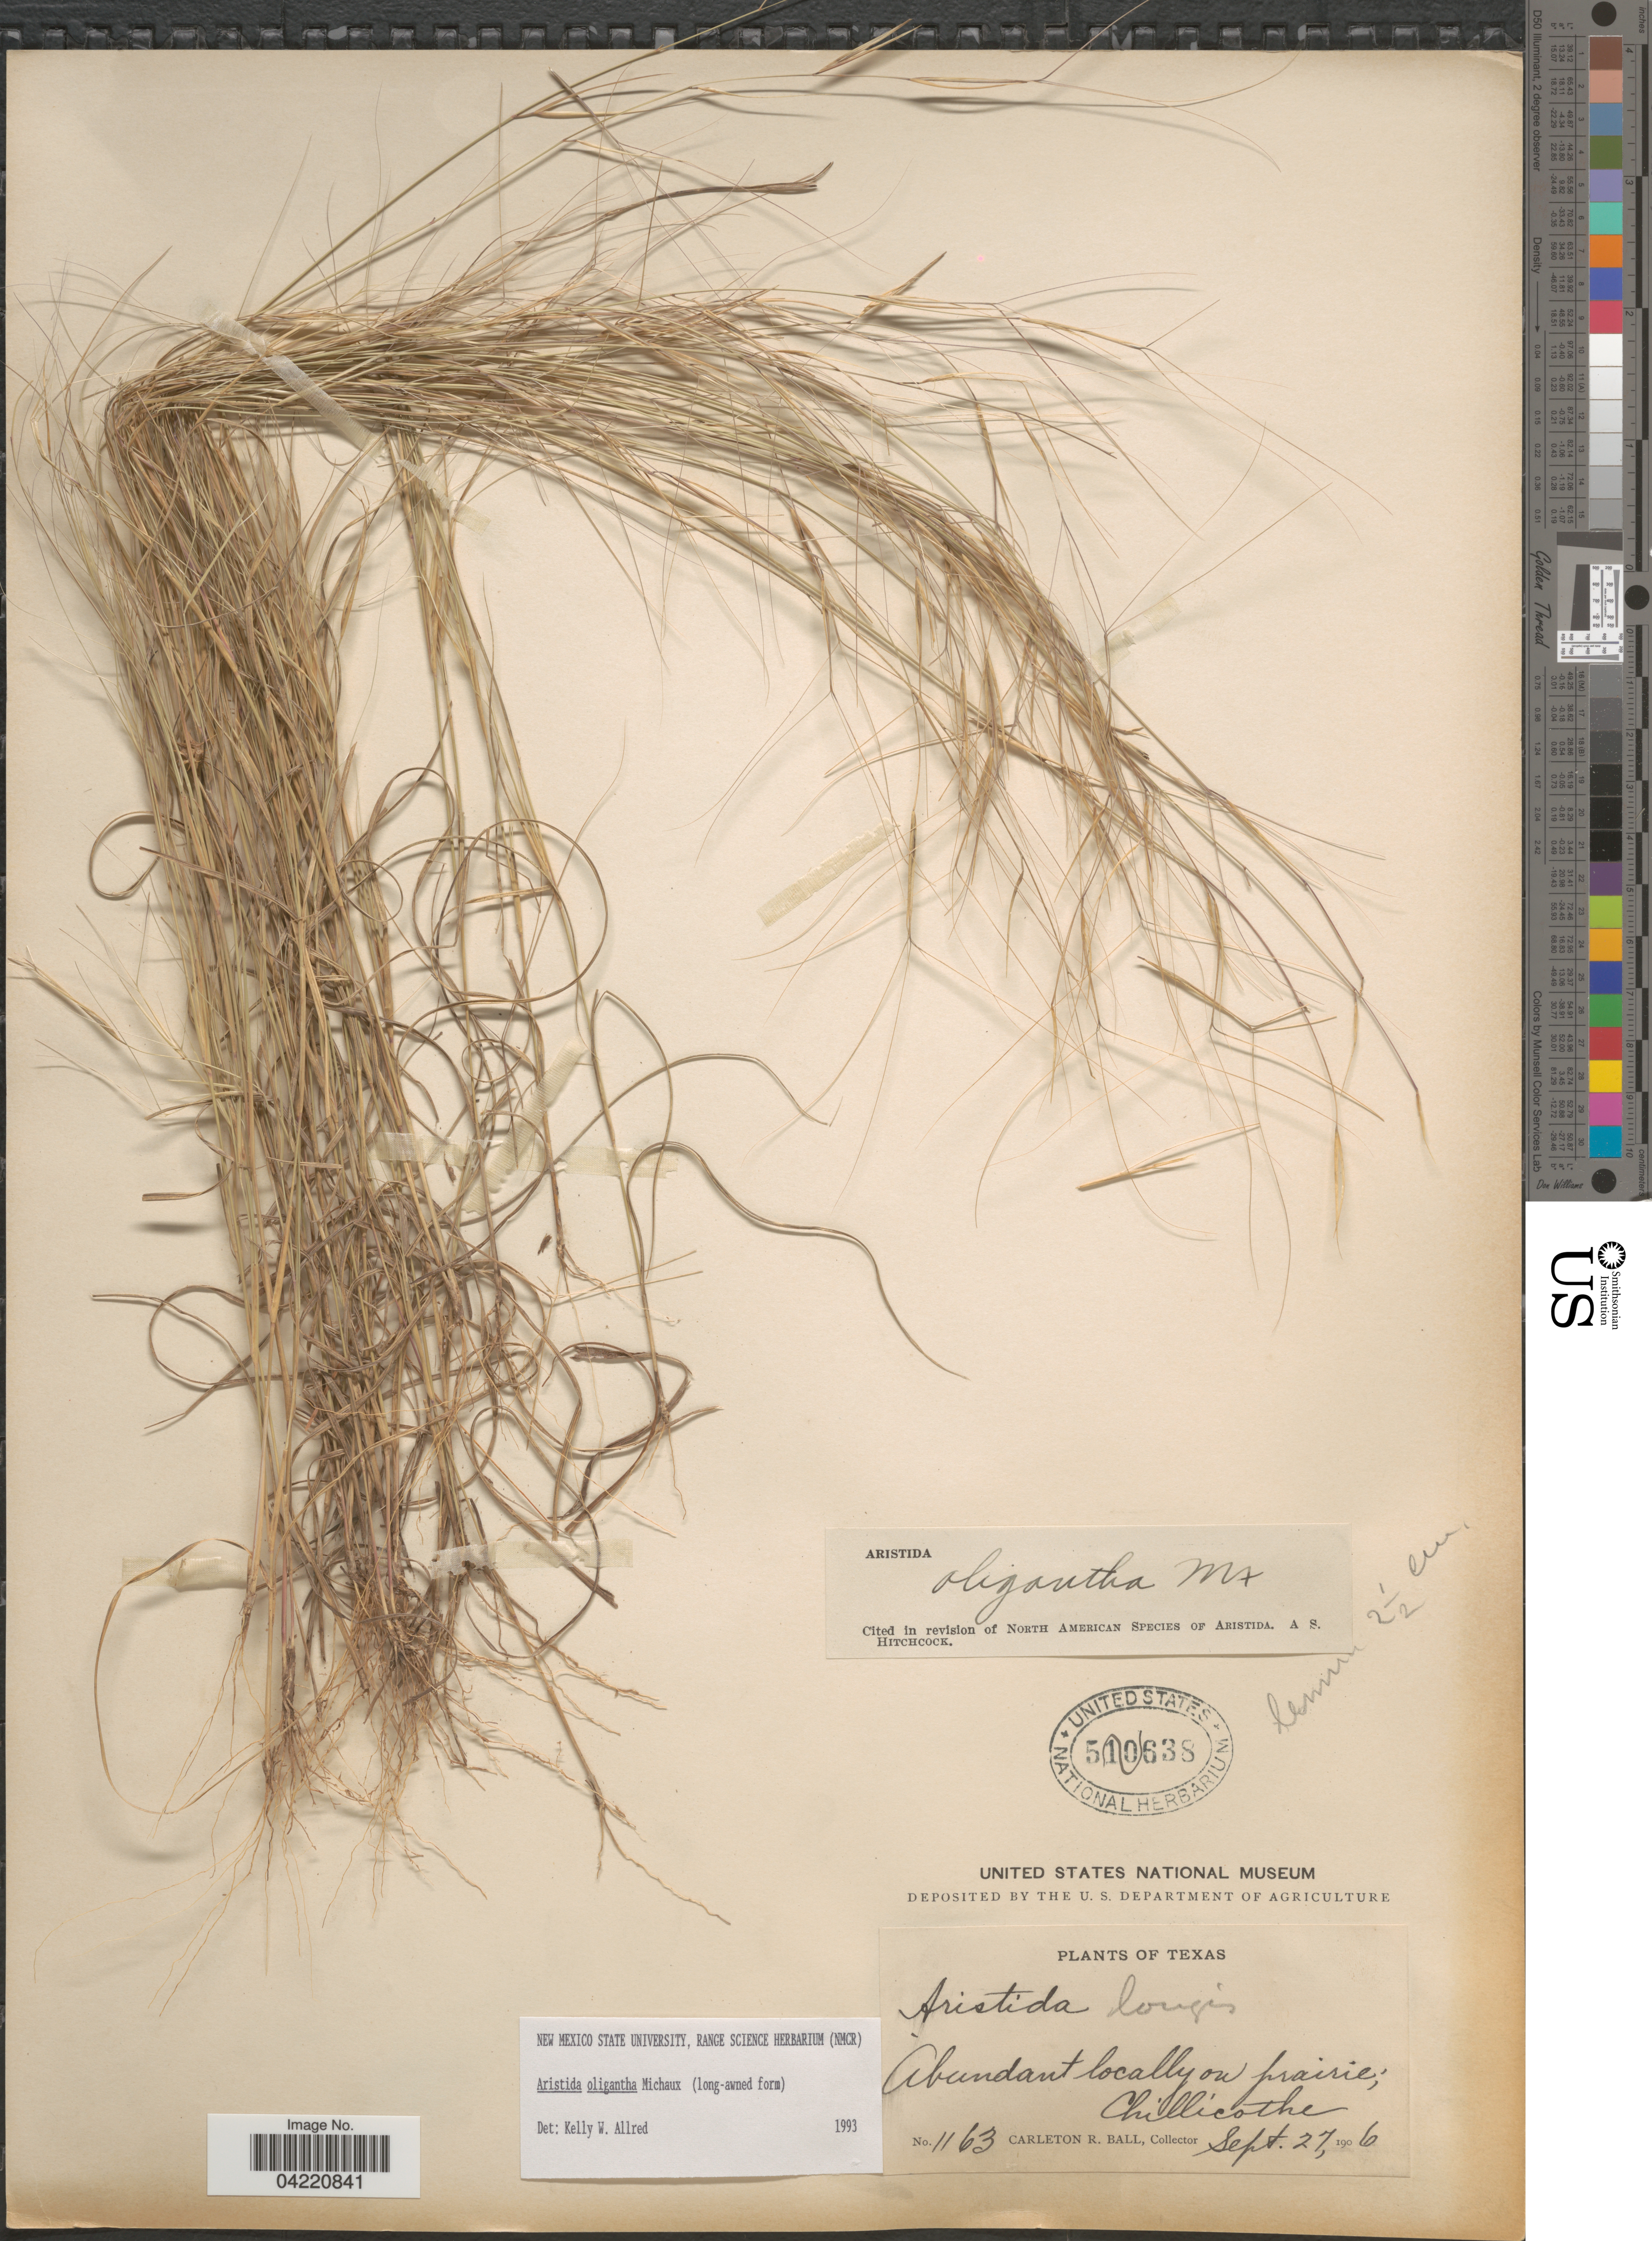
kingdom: Plantae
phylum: Tracheophyta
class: Liliopsida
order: Poales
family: Poaceae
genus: Aristida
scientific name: Aristida oligantha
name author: Michx.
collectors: C. R. Ball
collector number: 1163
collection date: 1906-09-27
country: United States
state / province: Texas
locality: Chillicothe.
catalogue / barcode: US 510638